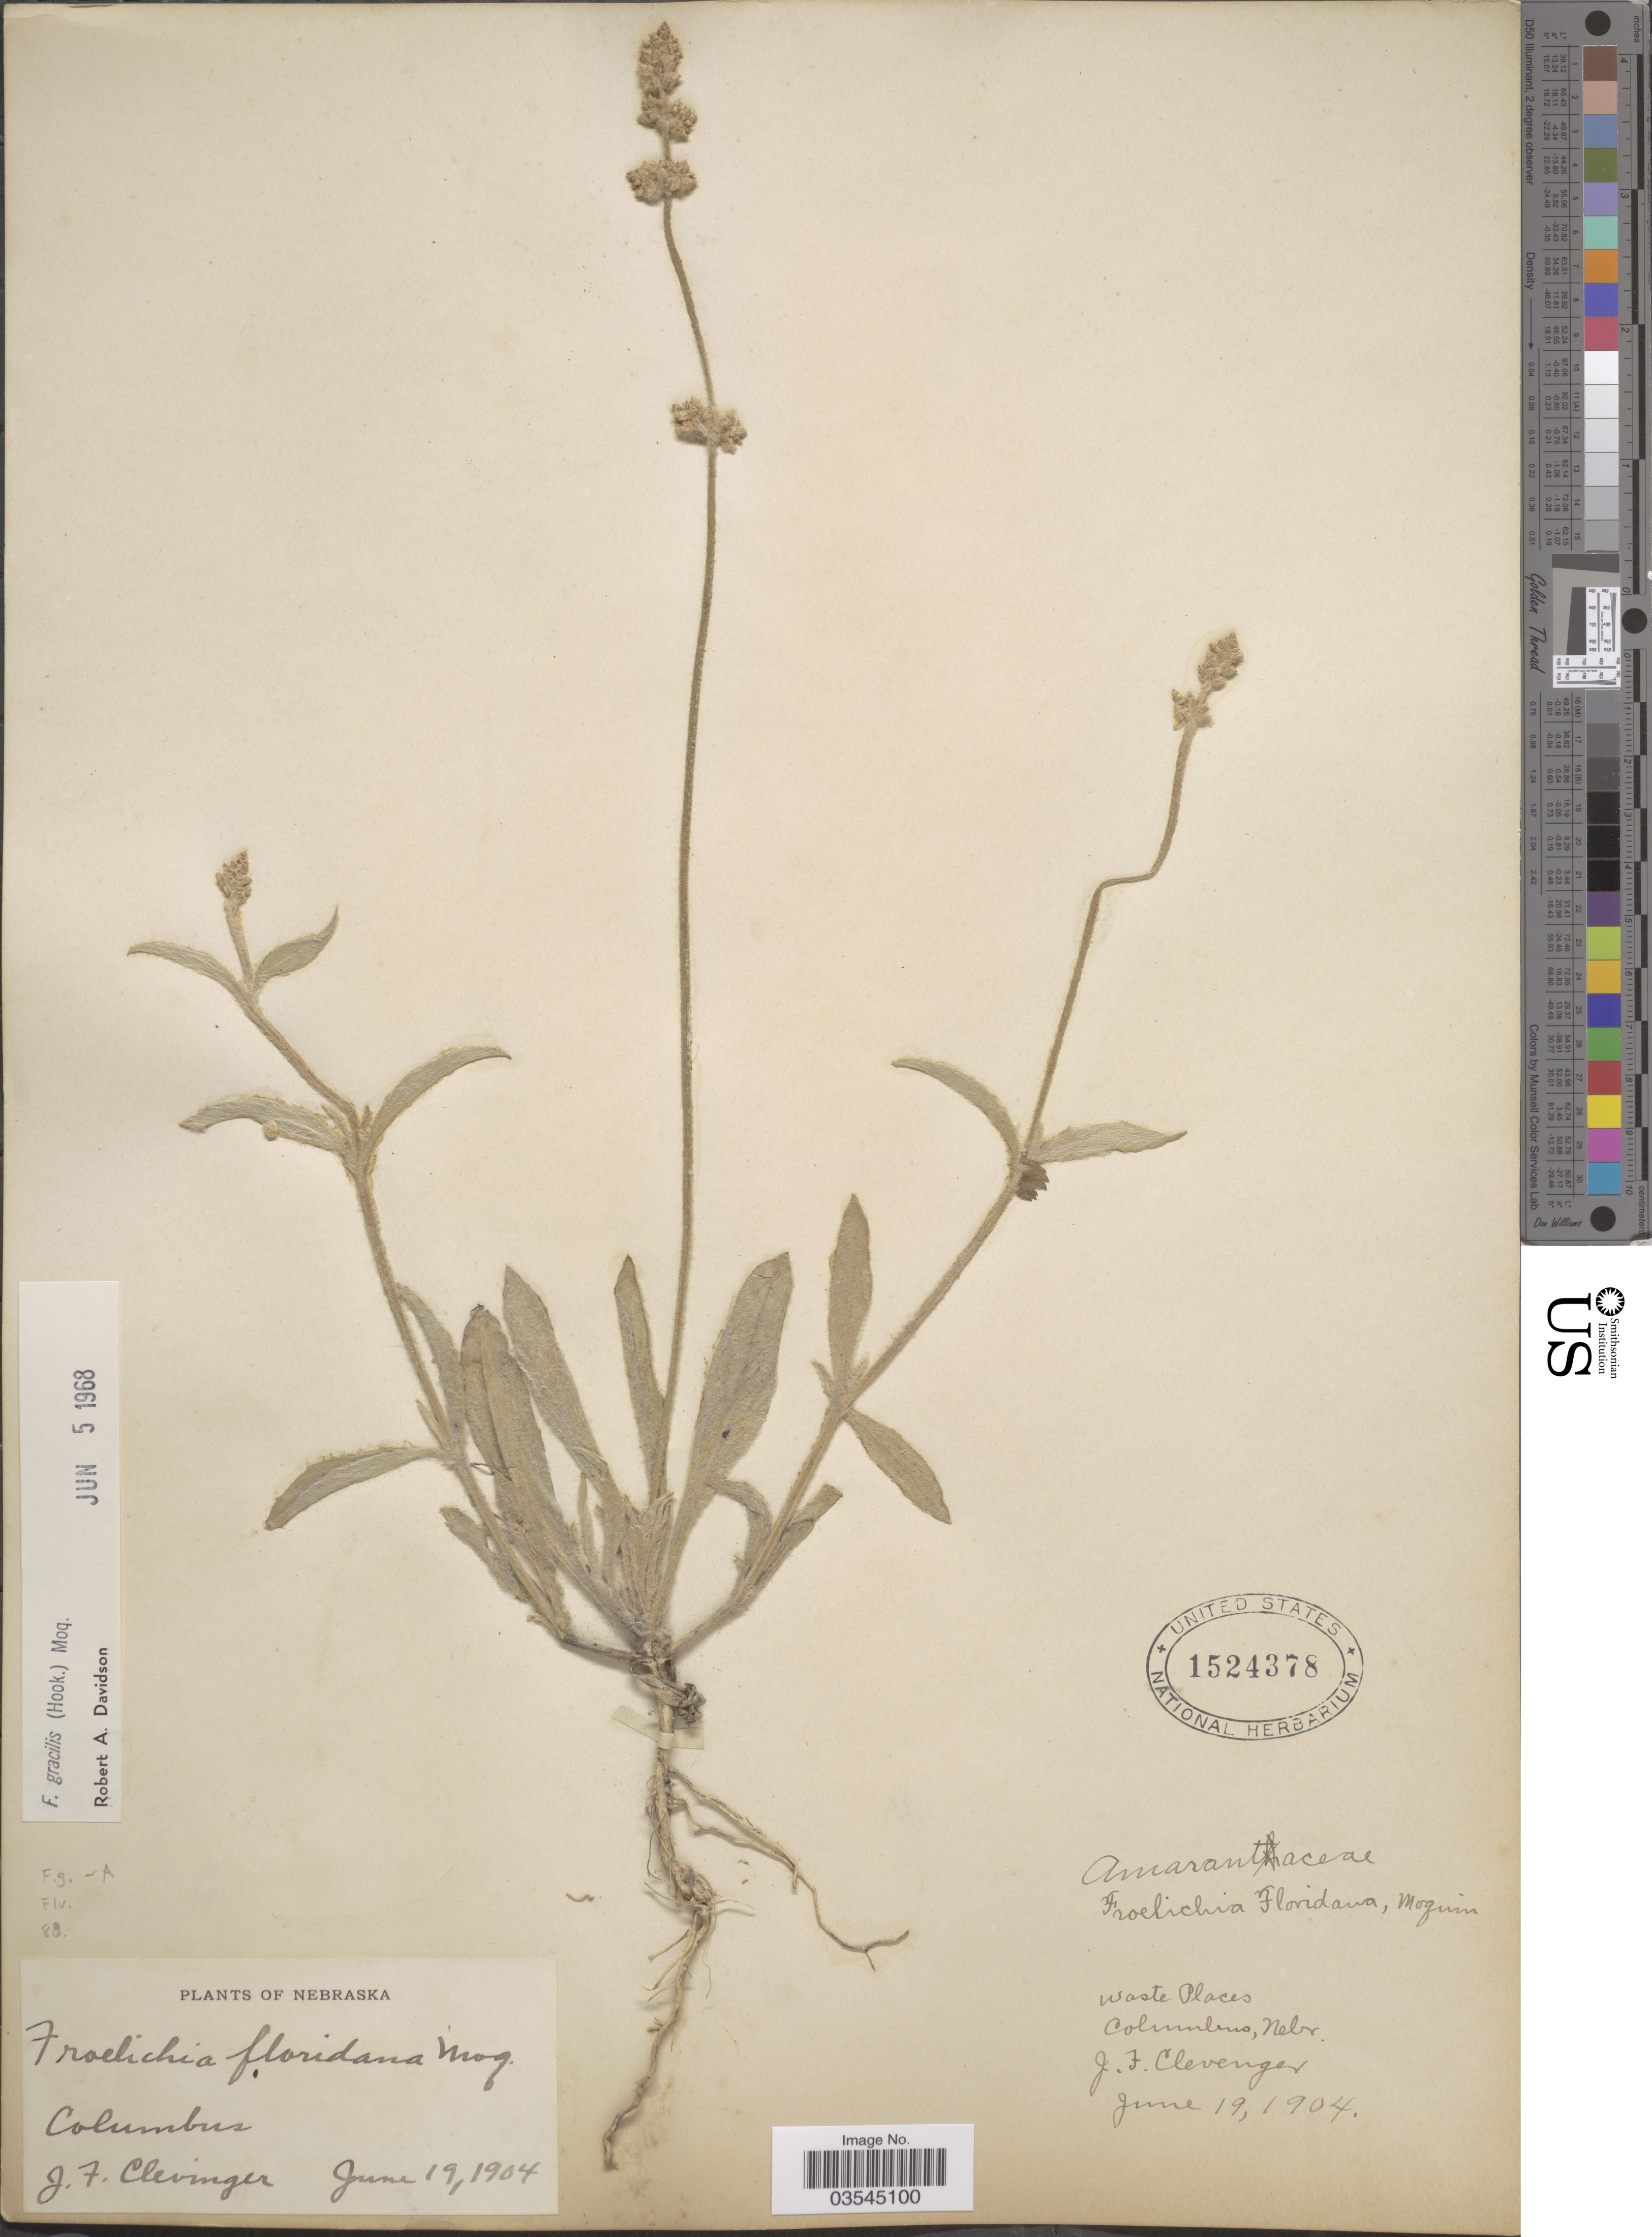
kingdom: Plantae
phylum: Tracheophyta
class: Magnoliopsida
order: Caryophyllales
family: Amaranthaceae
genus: Froelichia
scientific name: Froelichia gracilis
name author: (Hook.) Moq.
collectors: J. F. Clevenger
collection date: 1904-06-19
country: United States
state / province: Nebraska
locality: Columbus.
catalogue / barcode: US 1524378